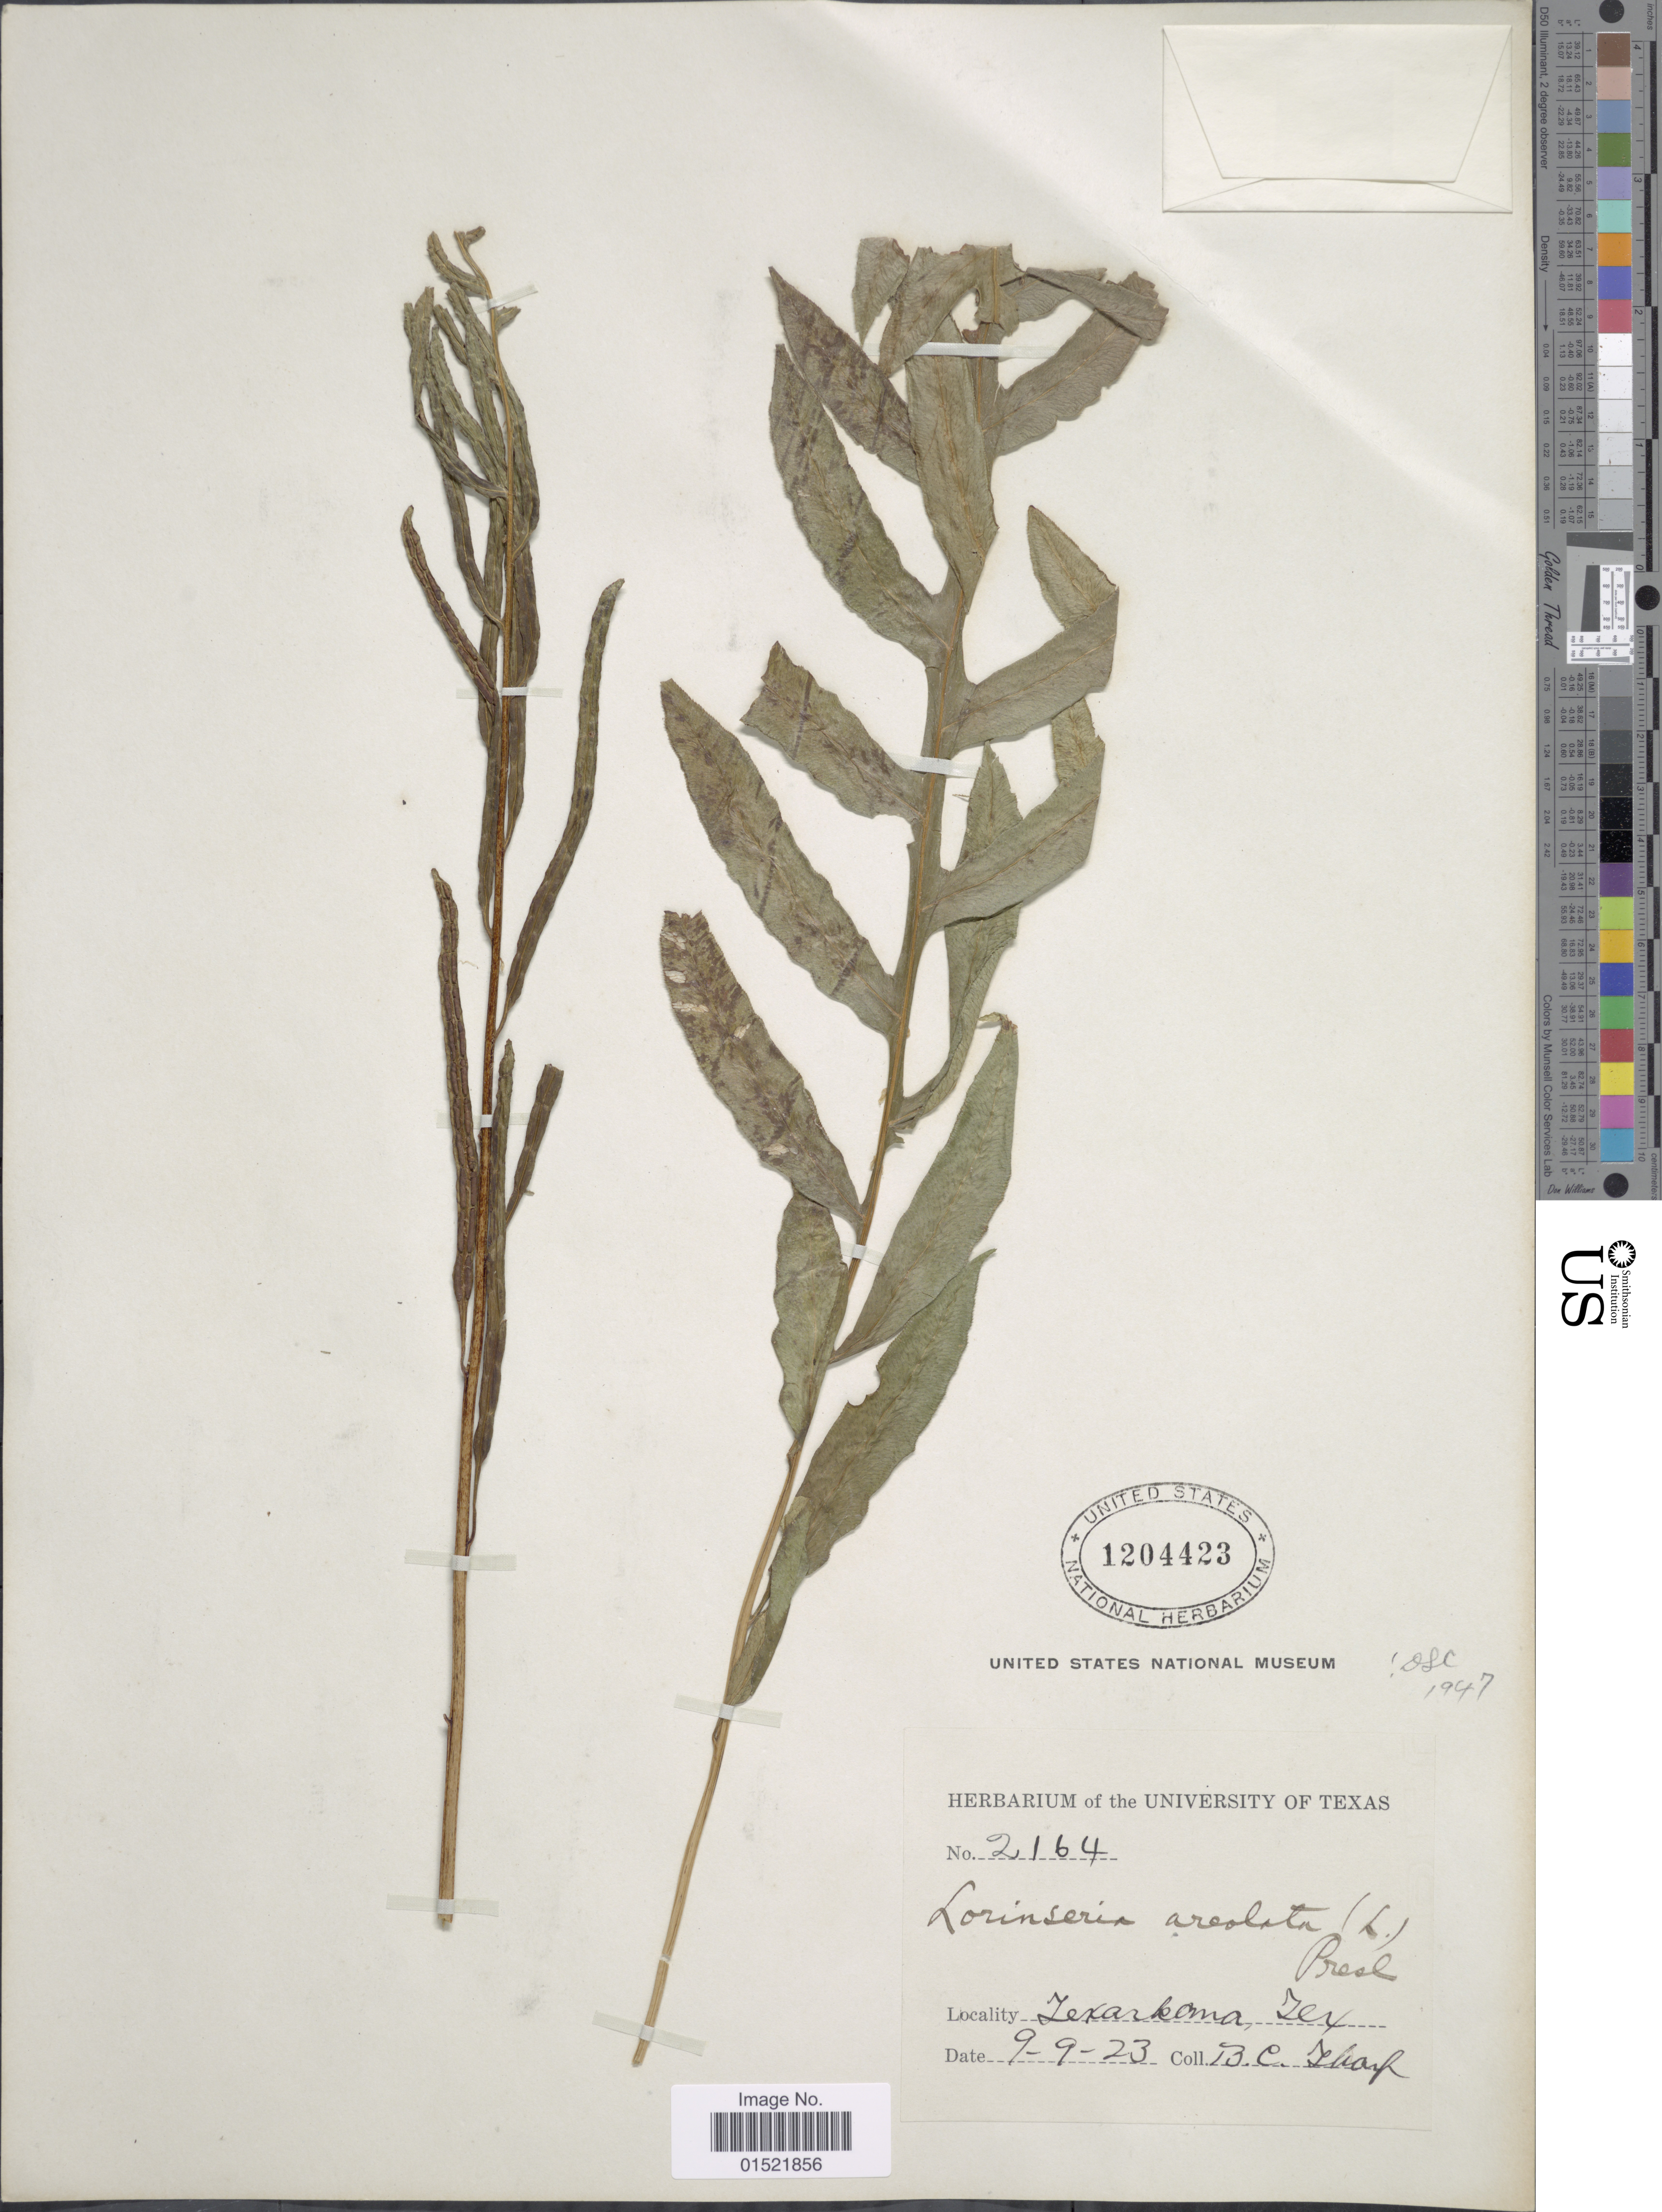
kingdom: Plantae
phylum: Tracheophyta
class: Polypodiopsida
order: Polypodiales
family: Blechnaceae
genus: Woodwardia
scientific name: Woodwardia areolata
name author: (L.) T. Moore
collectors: B. Zharf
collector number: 2164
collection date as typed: Transcribed d/m/y: 9/9/23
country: United States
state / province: Texas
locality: Texarkana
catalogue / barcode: US 1204423